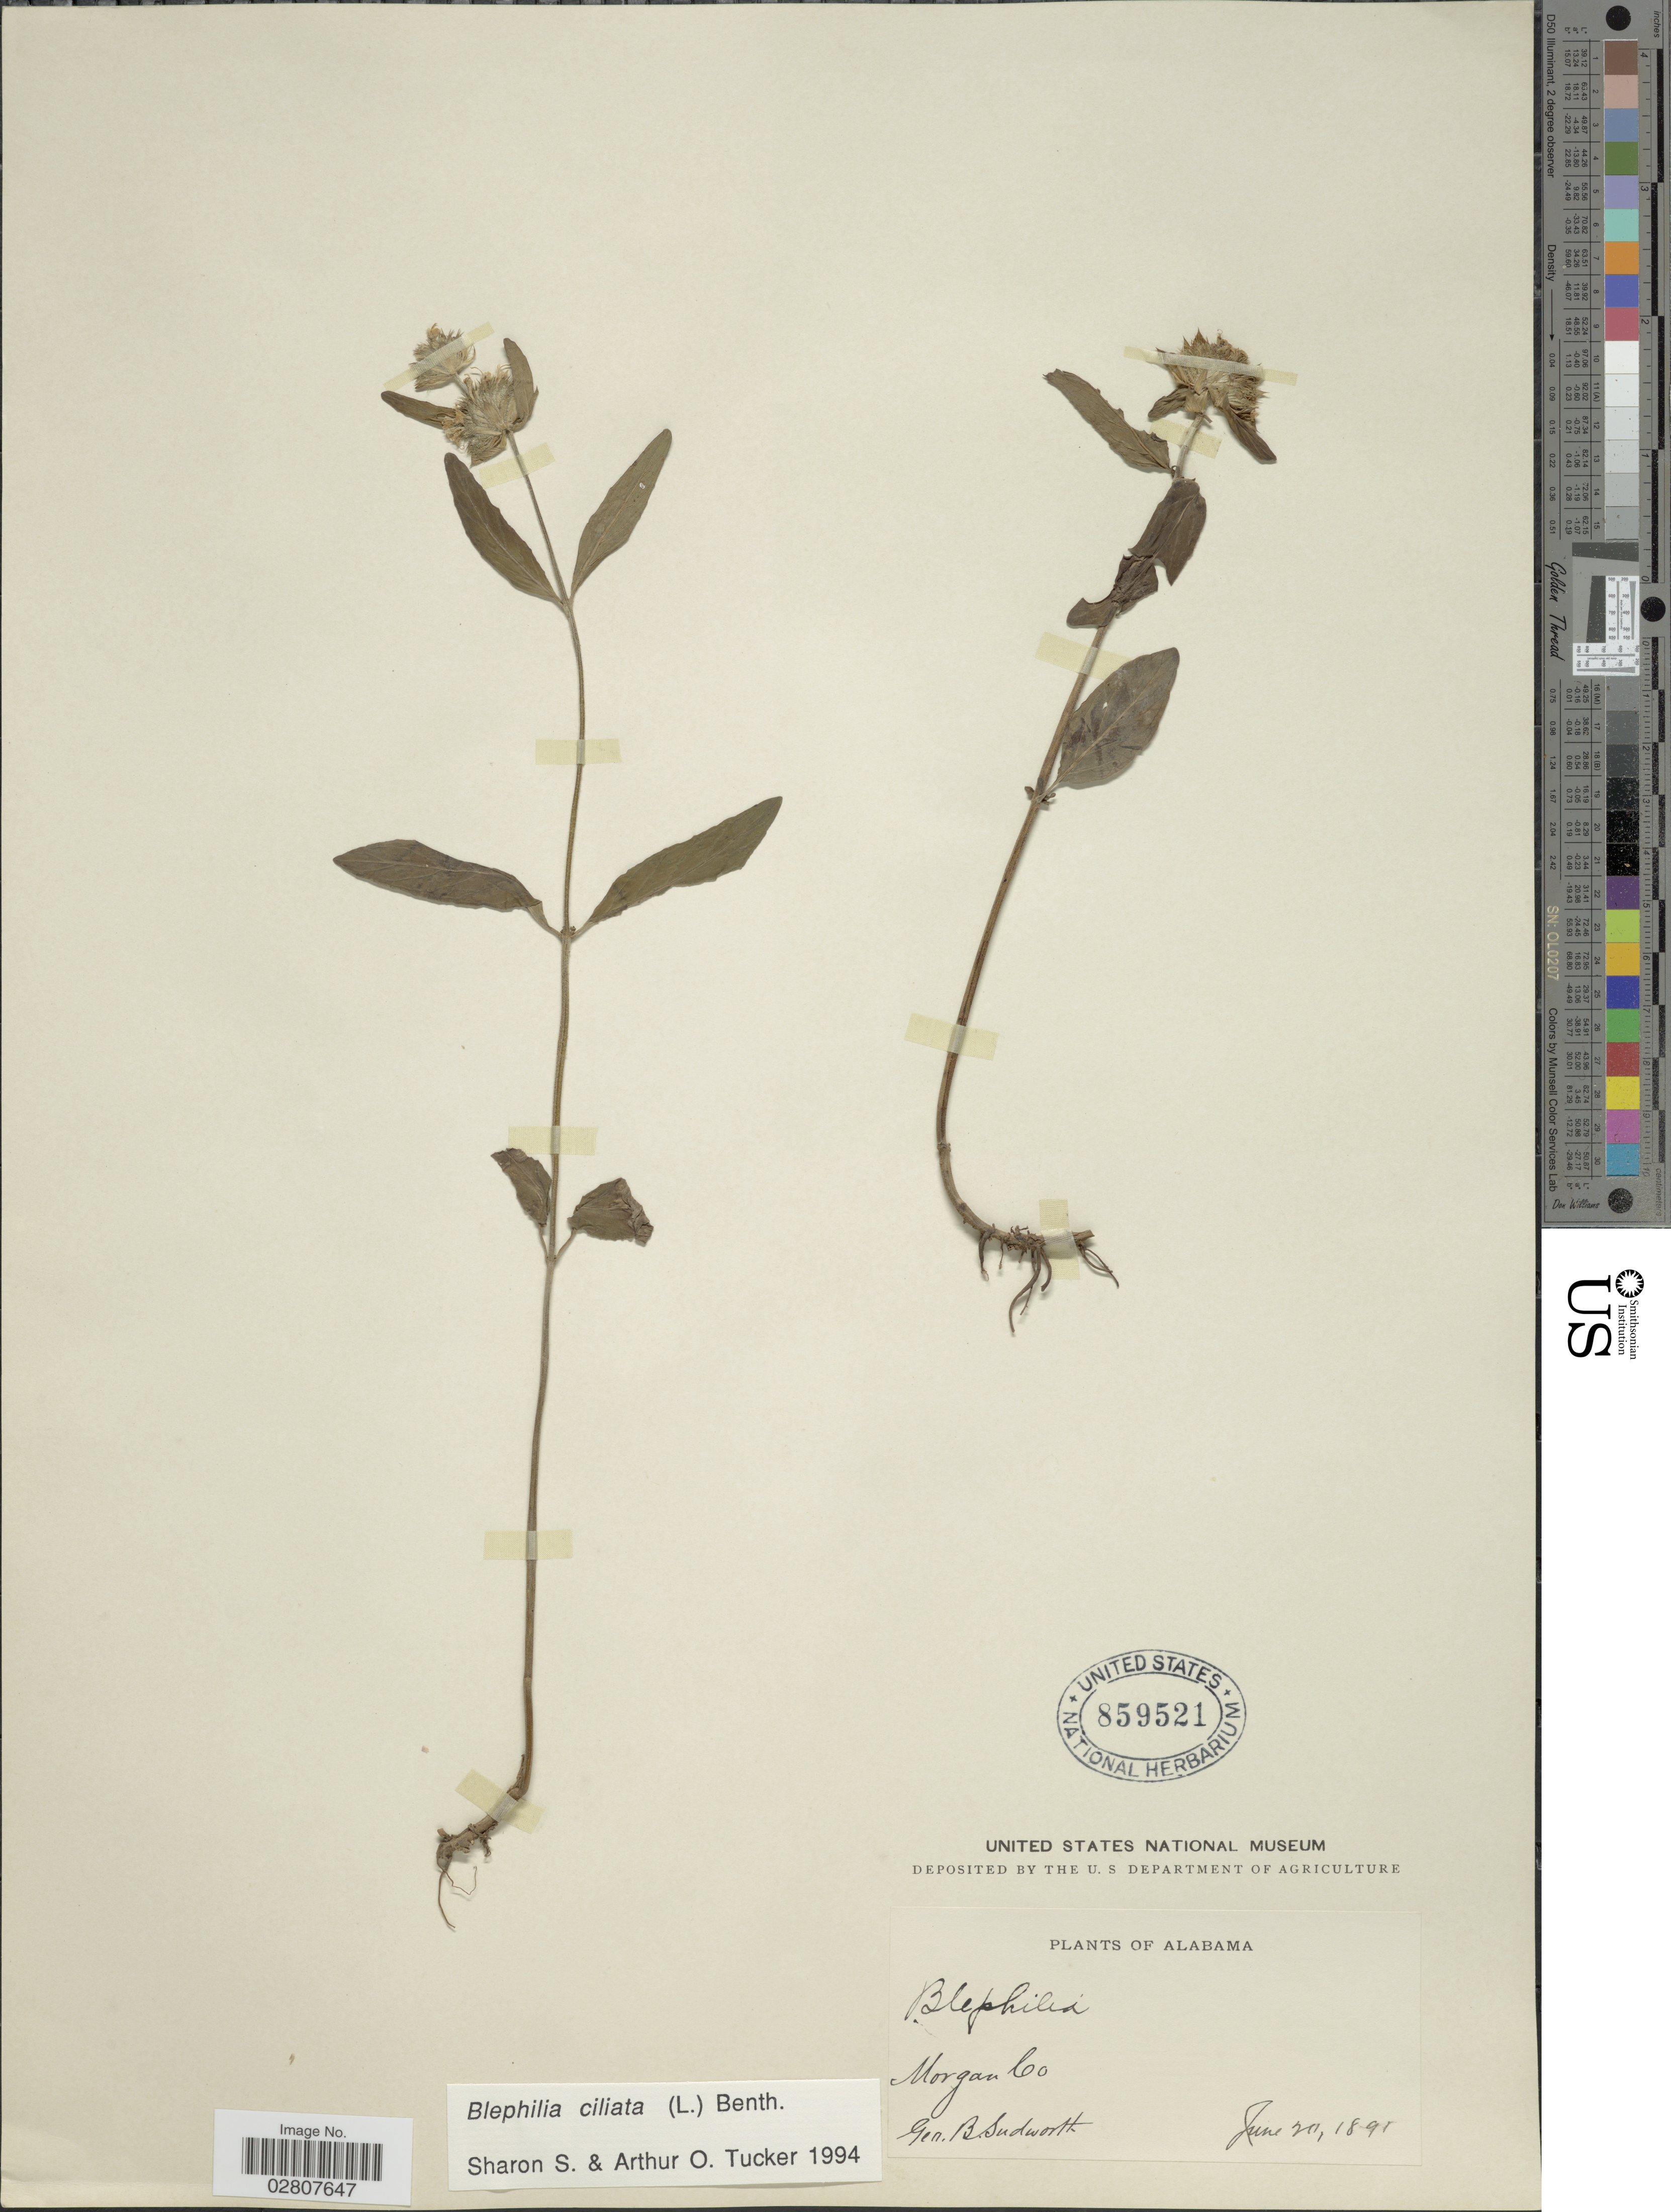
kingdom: Plantae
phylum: Tracheophyta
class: Magnoliopsida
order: Lamiales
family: Lamiaceae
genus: Blephilia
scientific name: Blephilia ciliata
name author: (L.) Raf. ex Benth.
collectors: G. B. Sudworth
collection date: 1891-06-20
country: United States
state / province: Alabama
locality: Morgan Co.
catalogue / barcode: US 859521